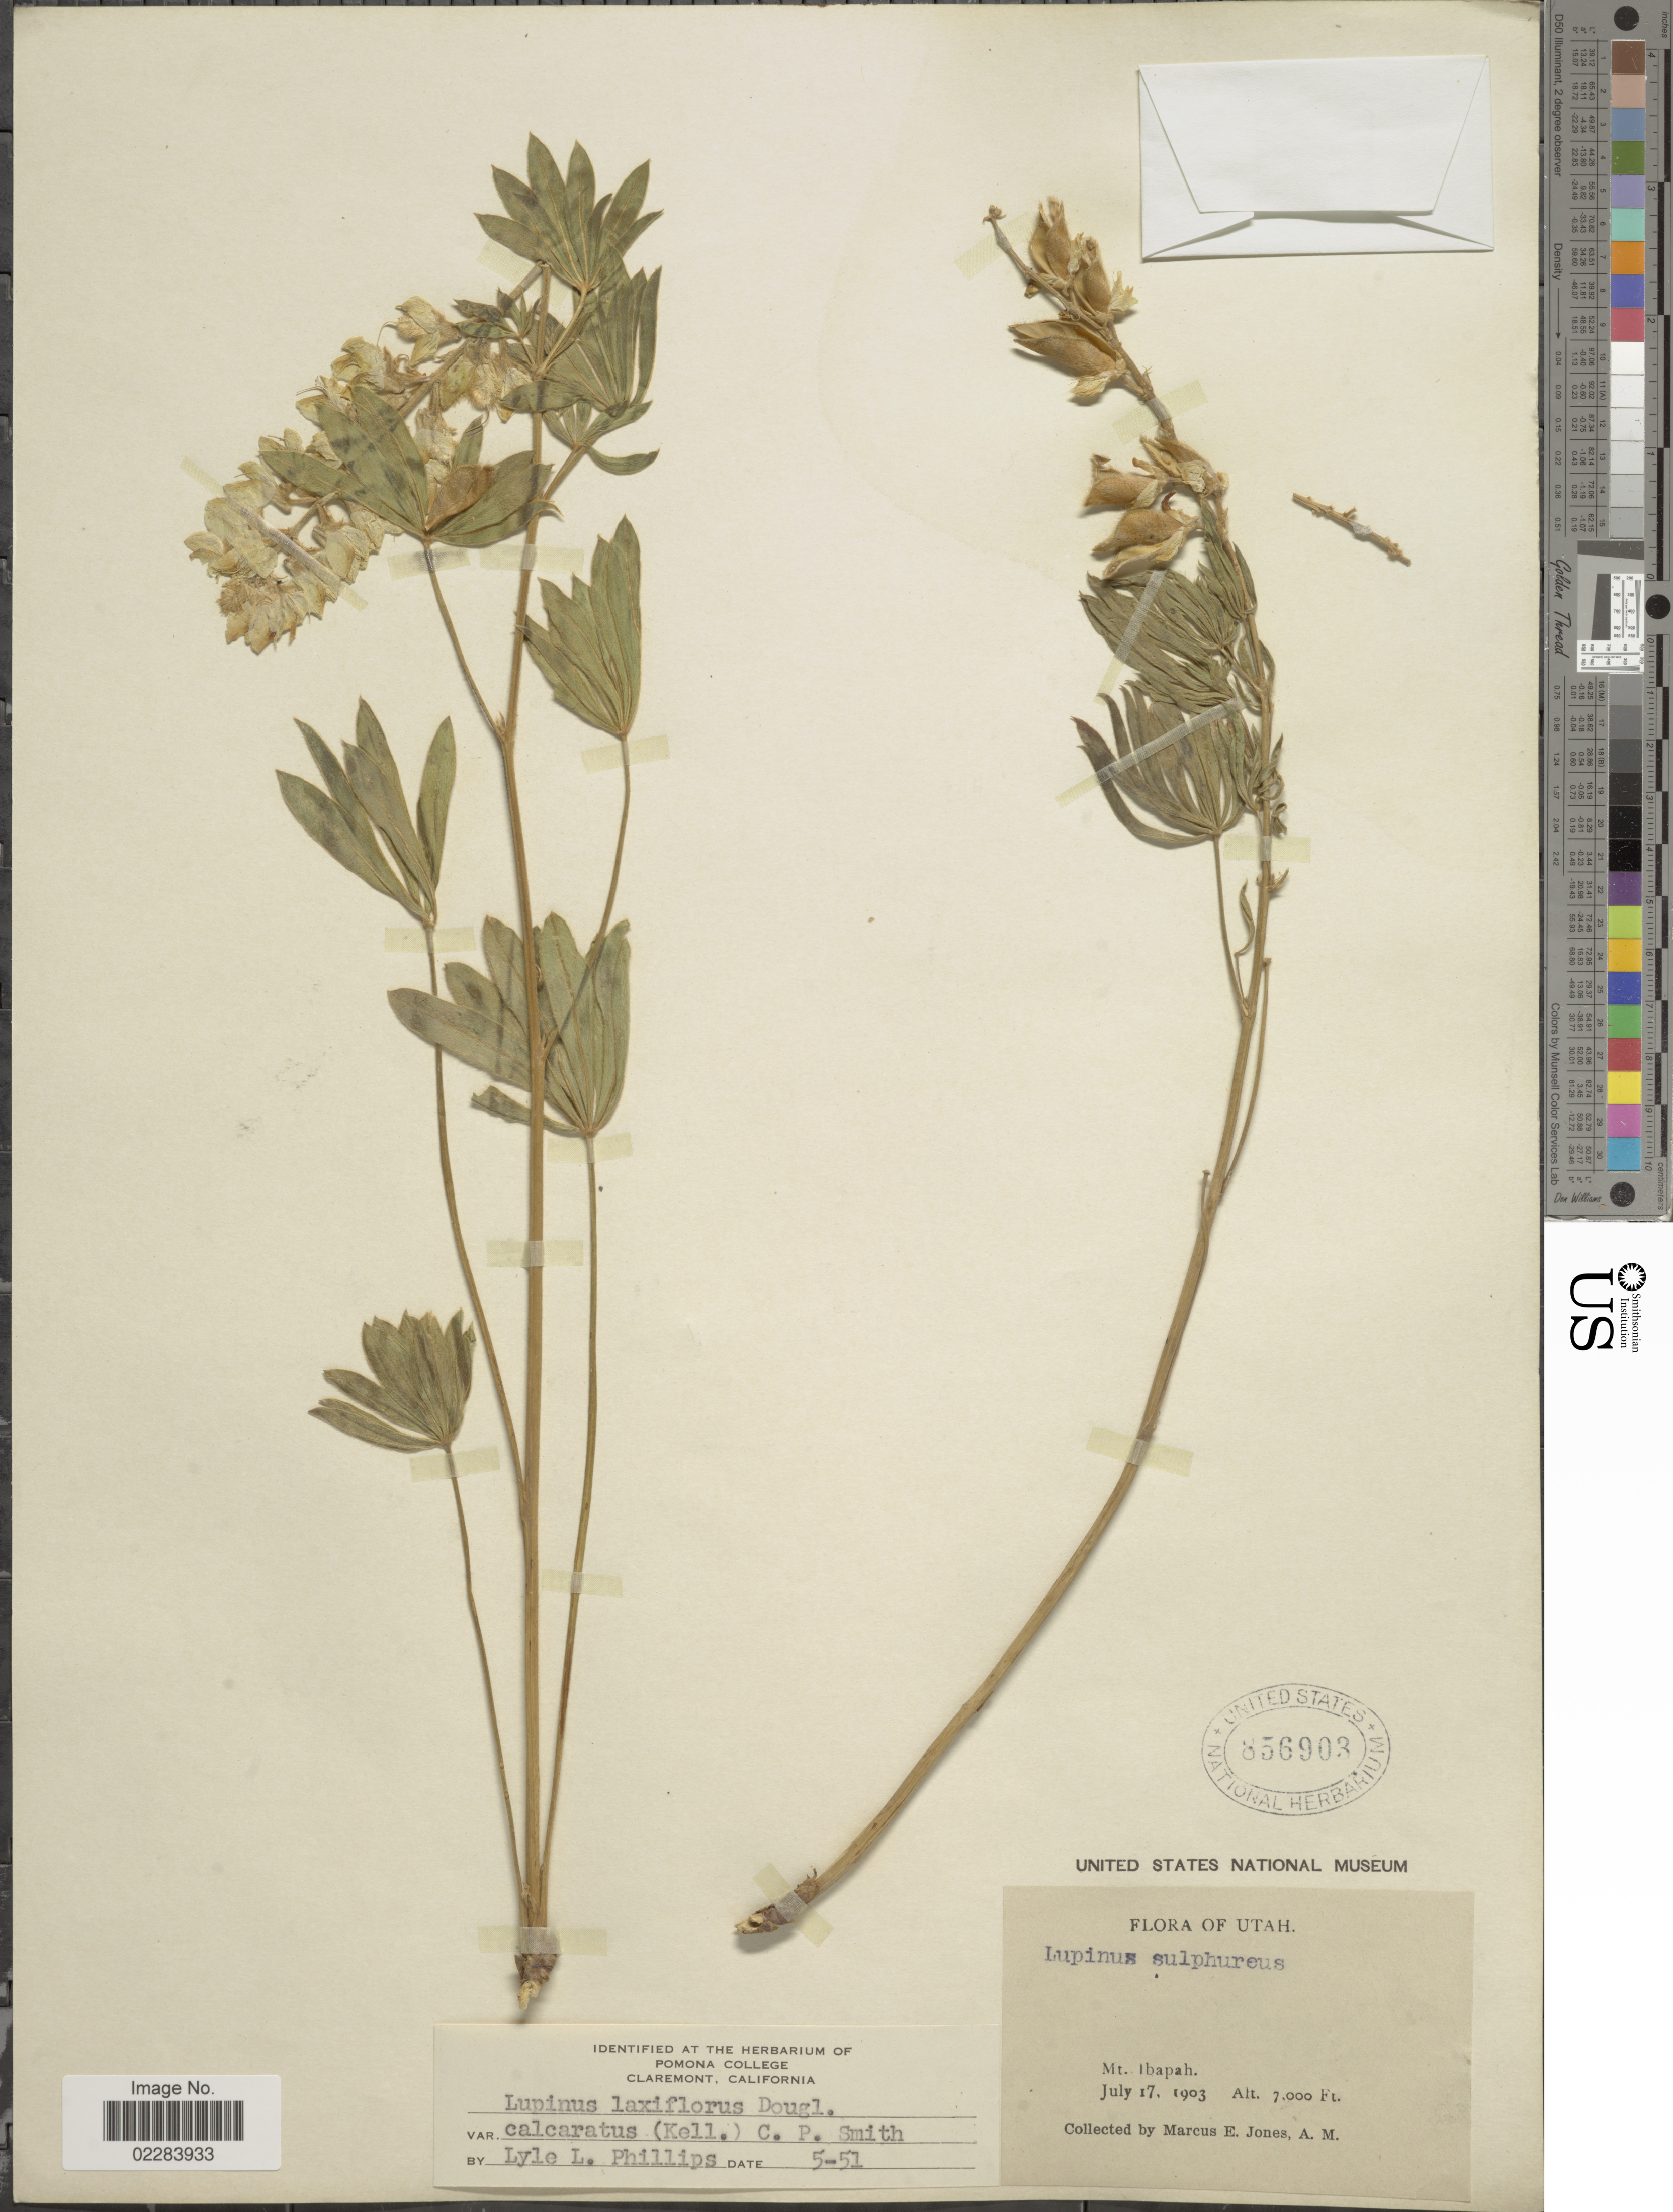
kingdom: Plantae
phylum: Tracheophyta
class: Magnoliopsida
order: Fabales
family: Fabaceae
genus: Lupinus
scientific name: Lupinus arbustus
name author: Lindl.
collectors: M. E. Jones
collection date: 1903-07-17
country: United States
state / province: Utah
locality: Mt. Ibapah.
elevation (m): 2134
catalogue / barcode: US 856903